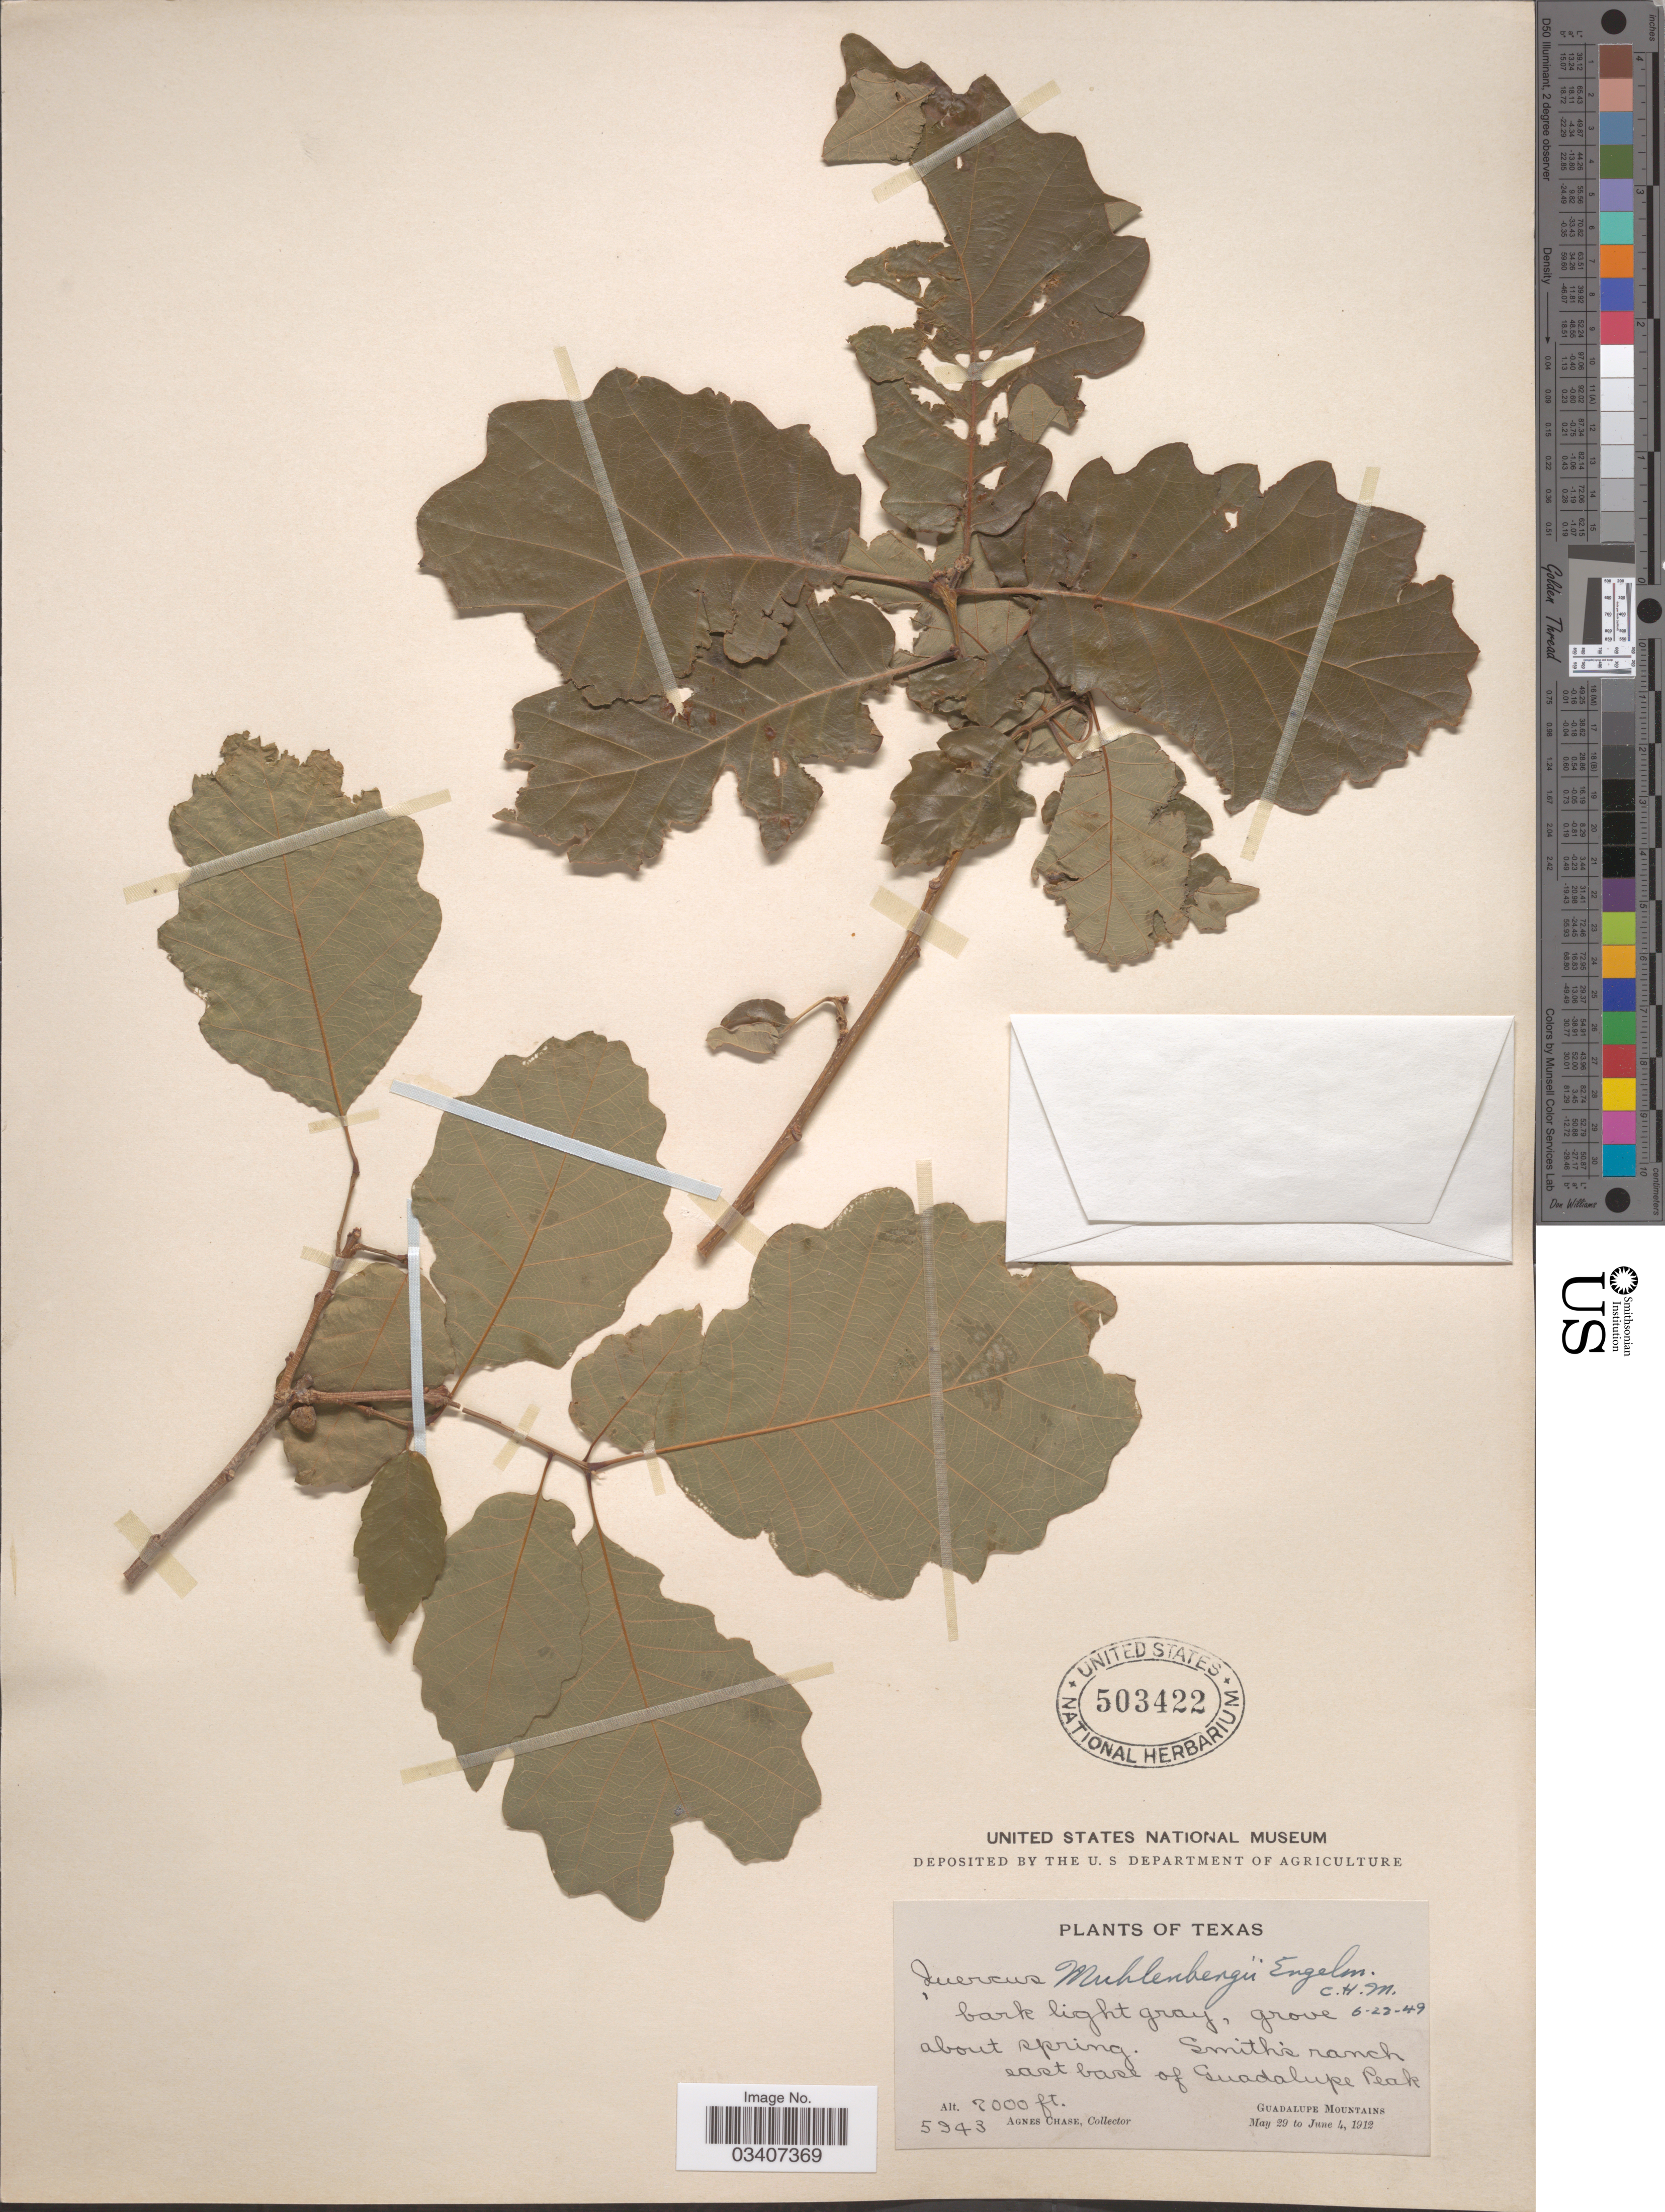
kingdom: Plantae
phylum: Tracheophyta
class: Magnoliopsida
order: Fagales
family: Fagaceae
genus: Quercus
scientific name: Quercus muehlenbergii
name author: Engelm.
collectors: A. Chase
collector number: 5943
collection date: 1912-05-29/1912-06-04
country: United States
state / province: Texas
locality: Smith's ranch east base of Guadalupe Peak. Guadalupe Mountains.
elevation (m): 2134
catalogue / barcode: US 503422